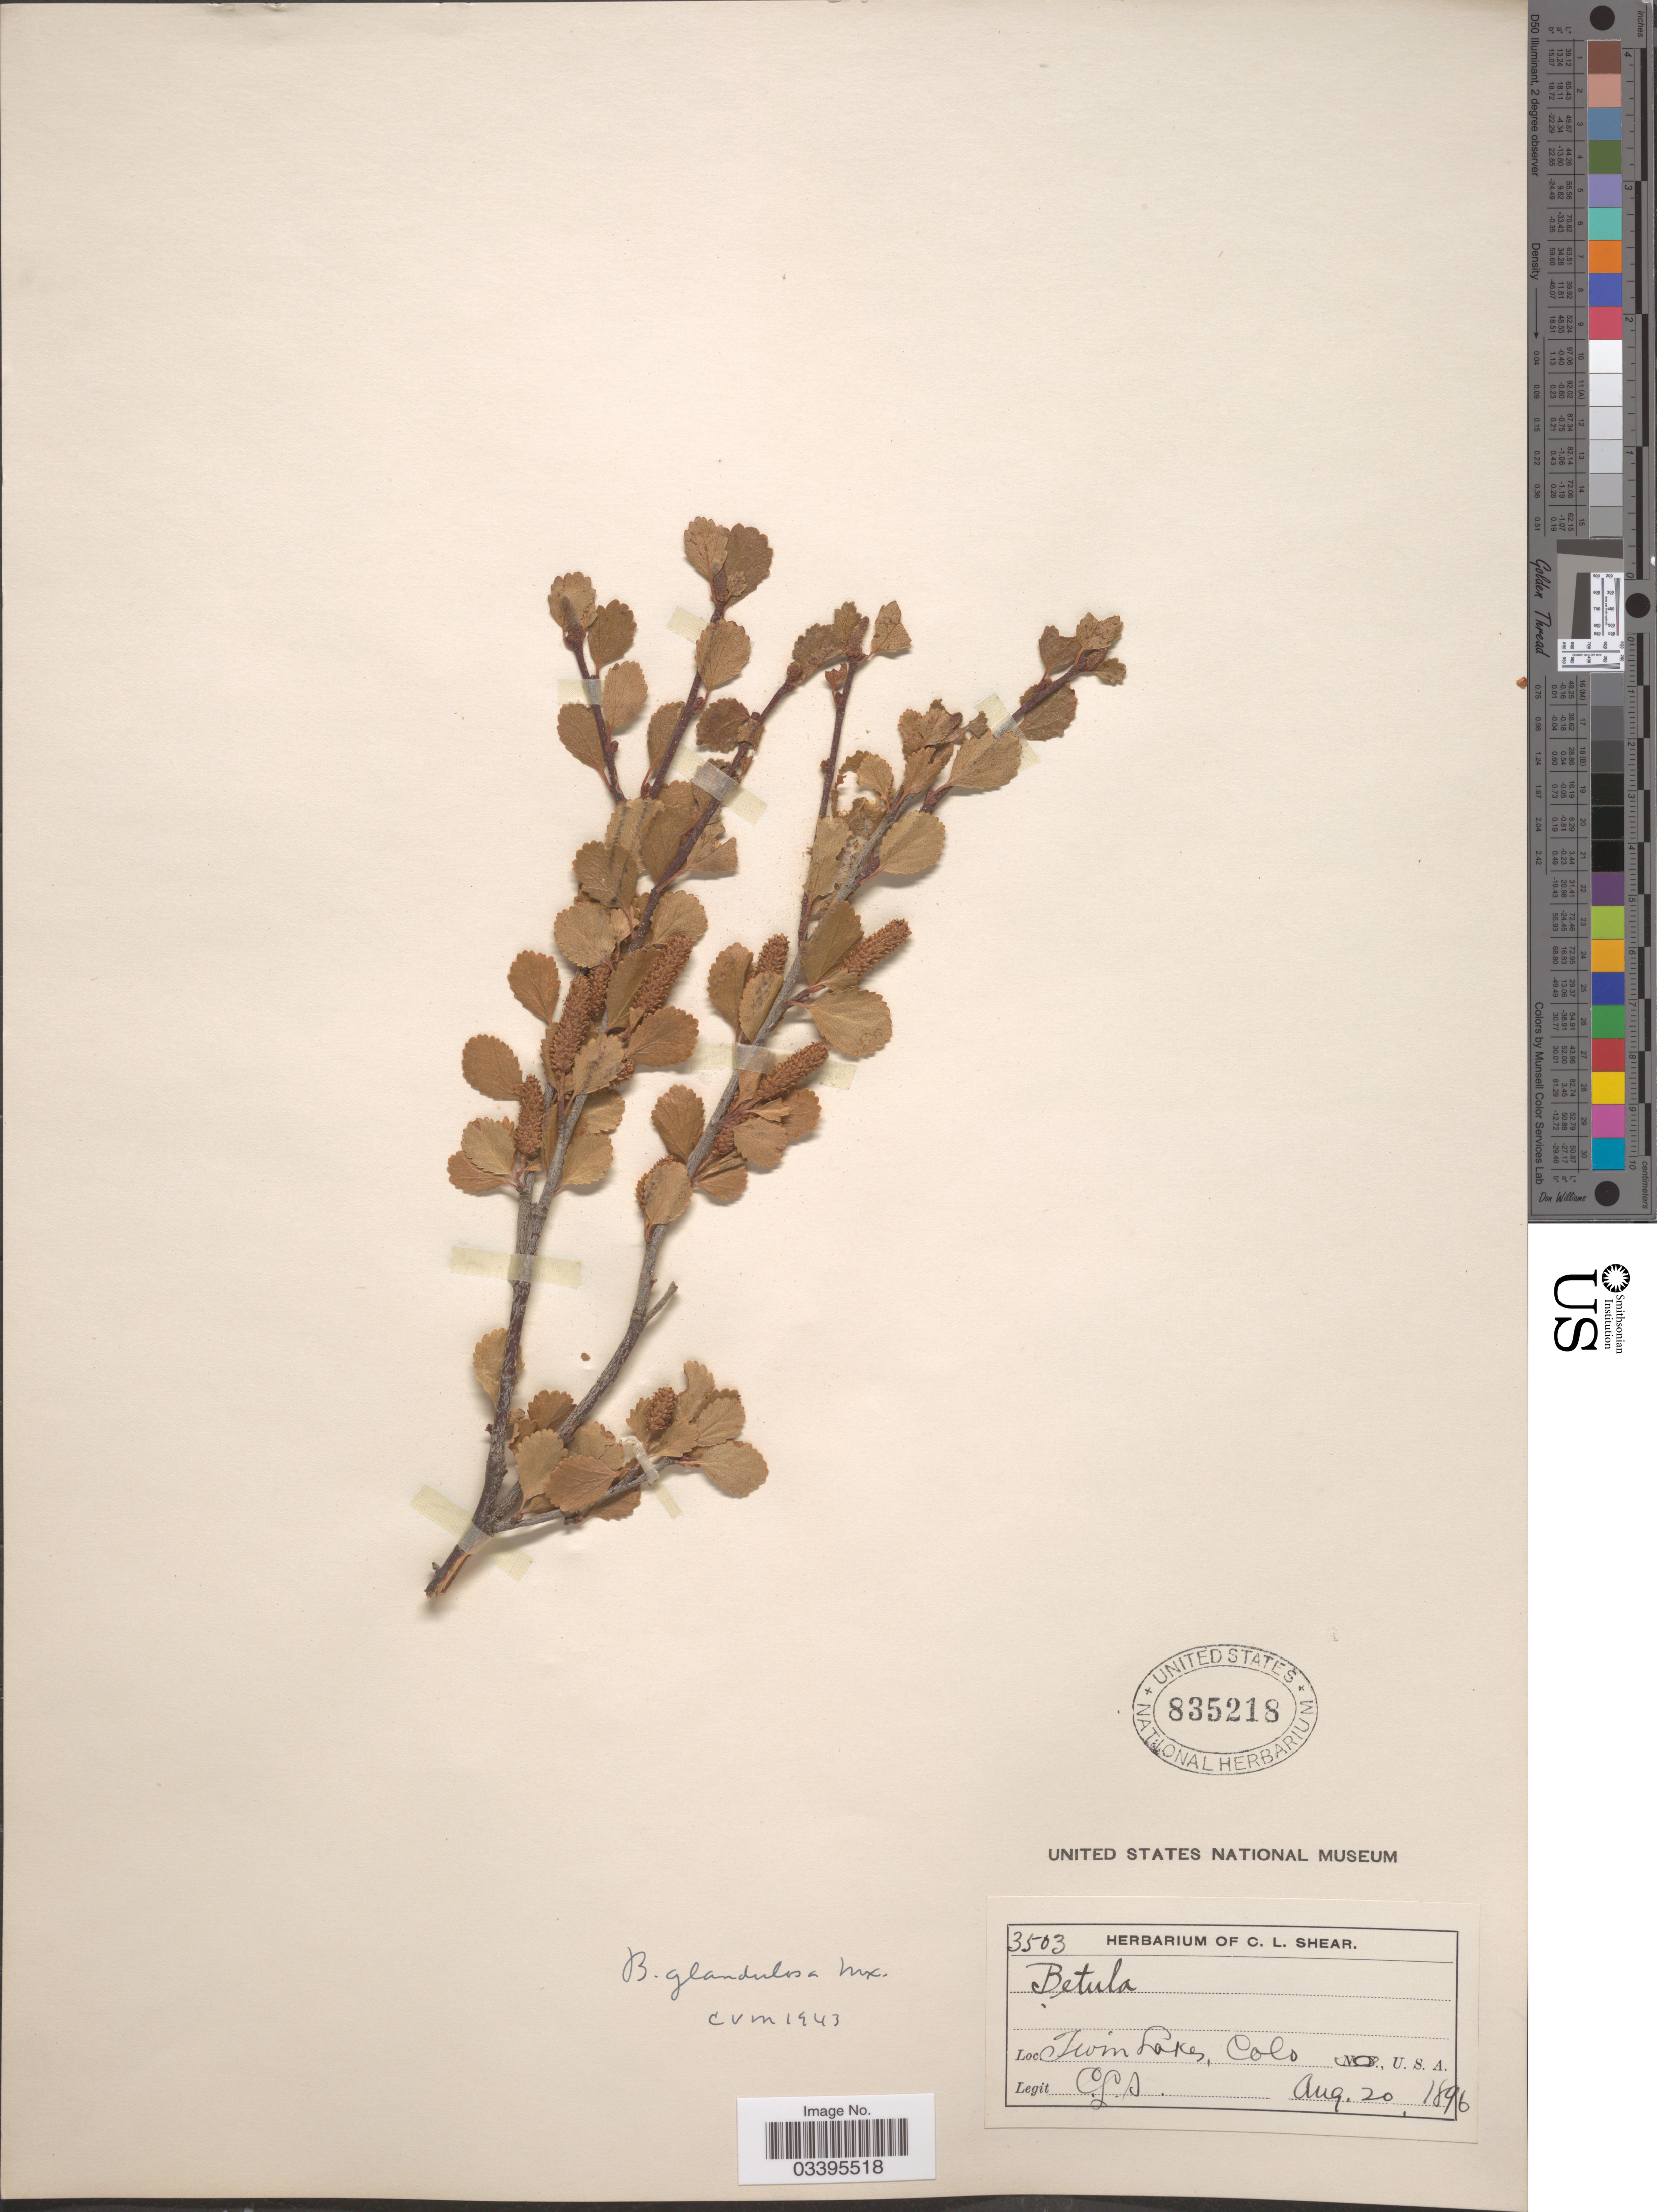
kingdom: Plantae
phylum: Tracheophyta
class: Magnoliopsida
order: Fagales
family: Betulaceae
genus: Betula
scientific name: Betula glandulosa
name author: Michx.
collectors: C. L. Shear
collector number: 3503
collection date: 1896-08-20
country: United States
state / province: Colorado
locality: Twin lakes.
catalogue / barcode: US 835218